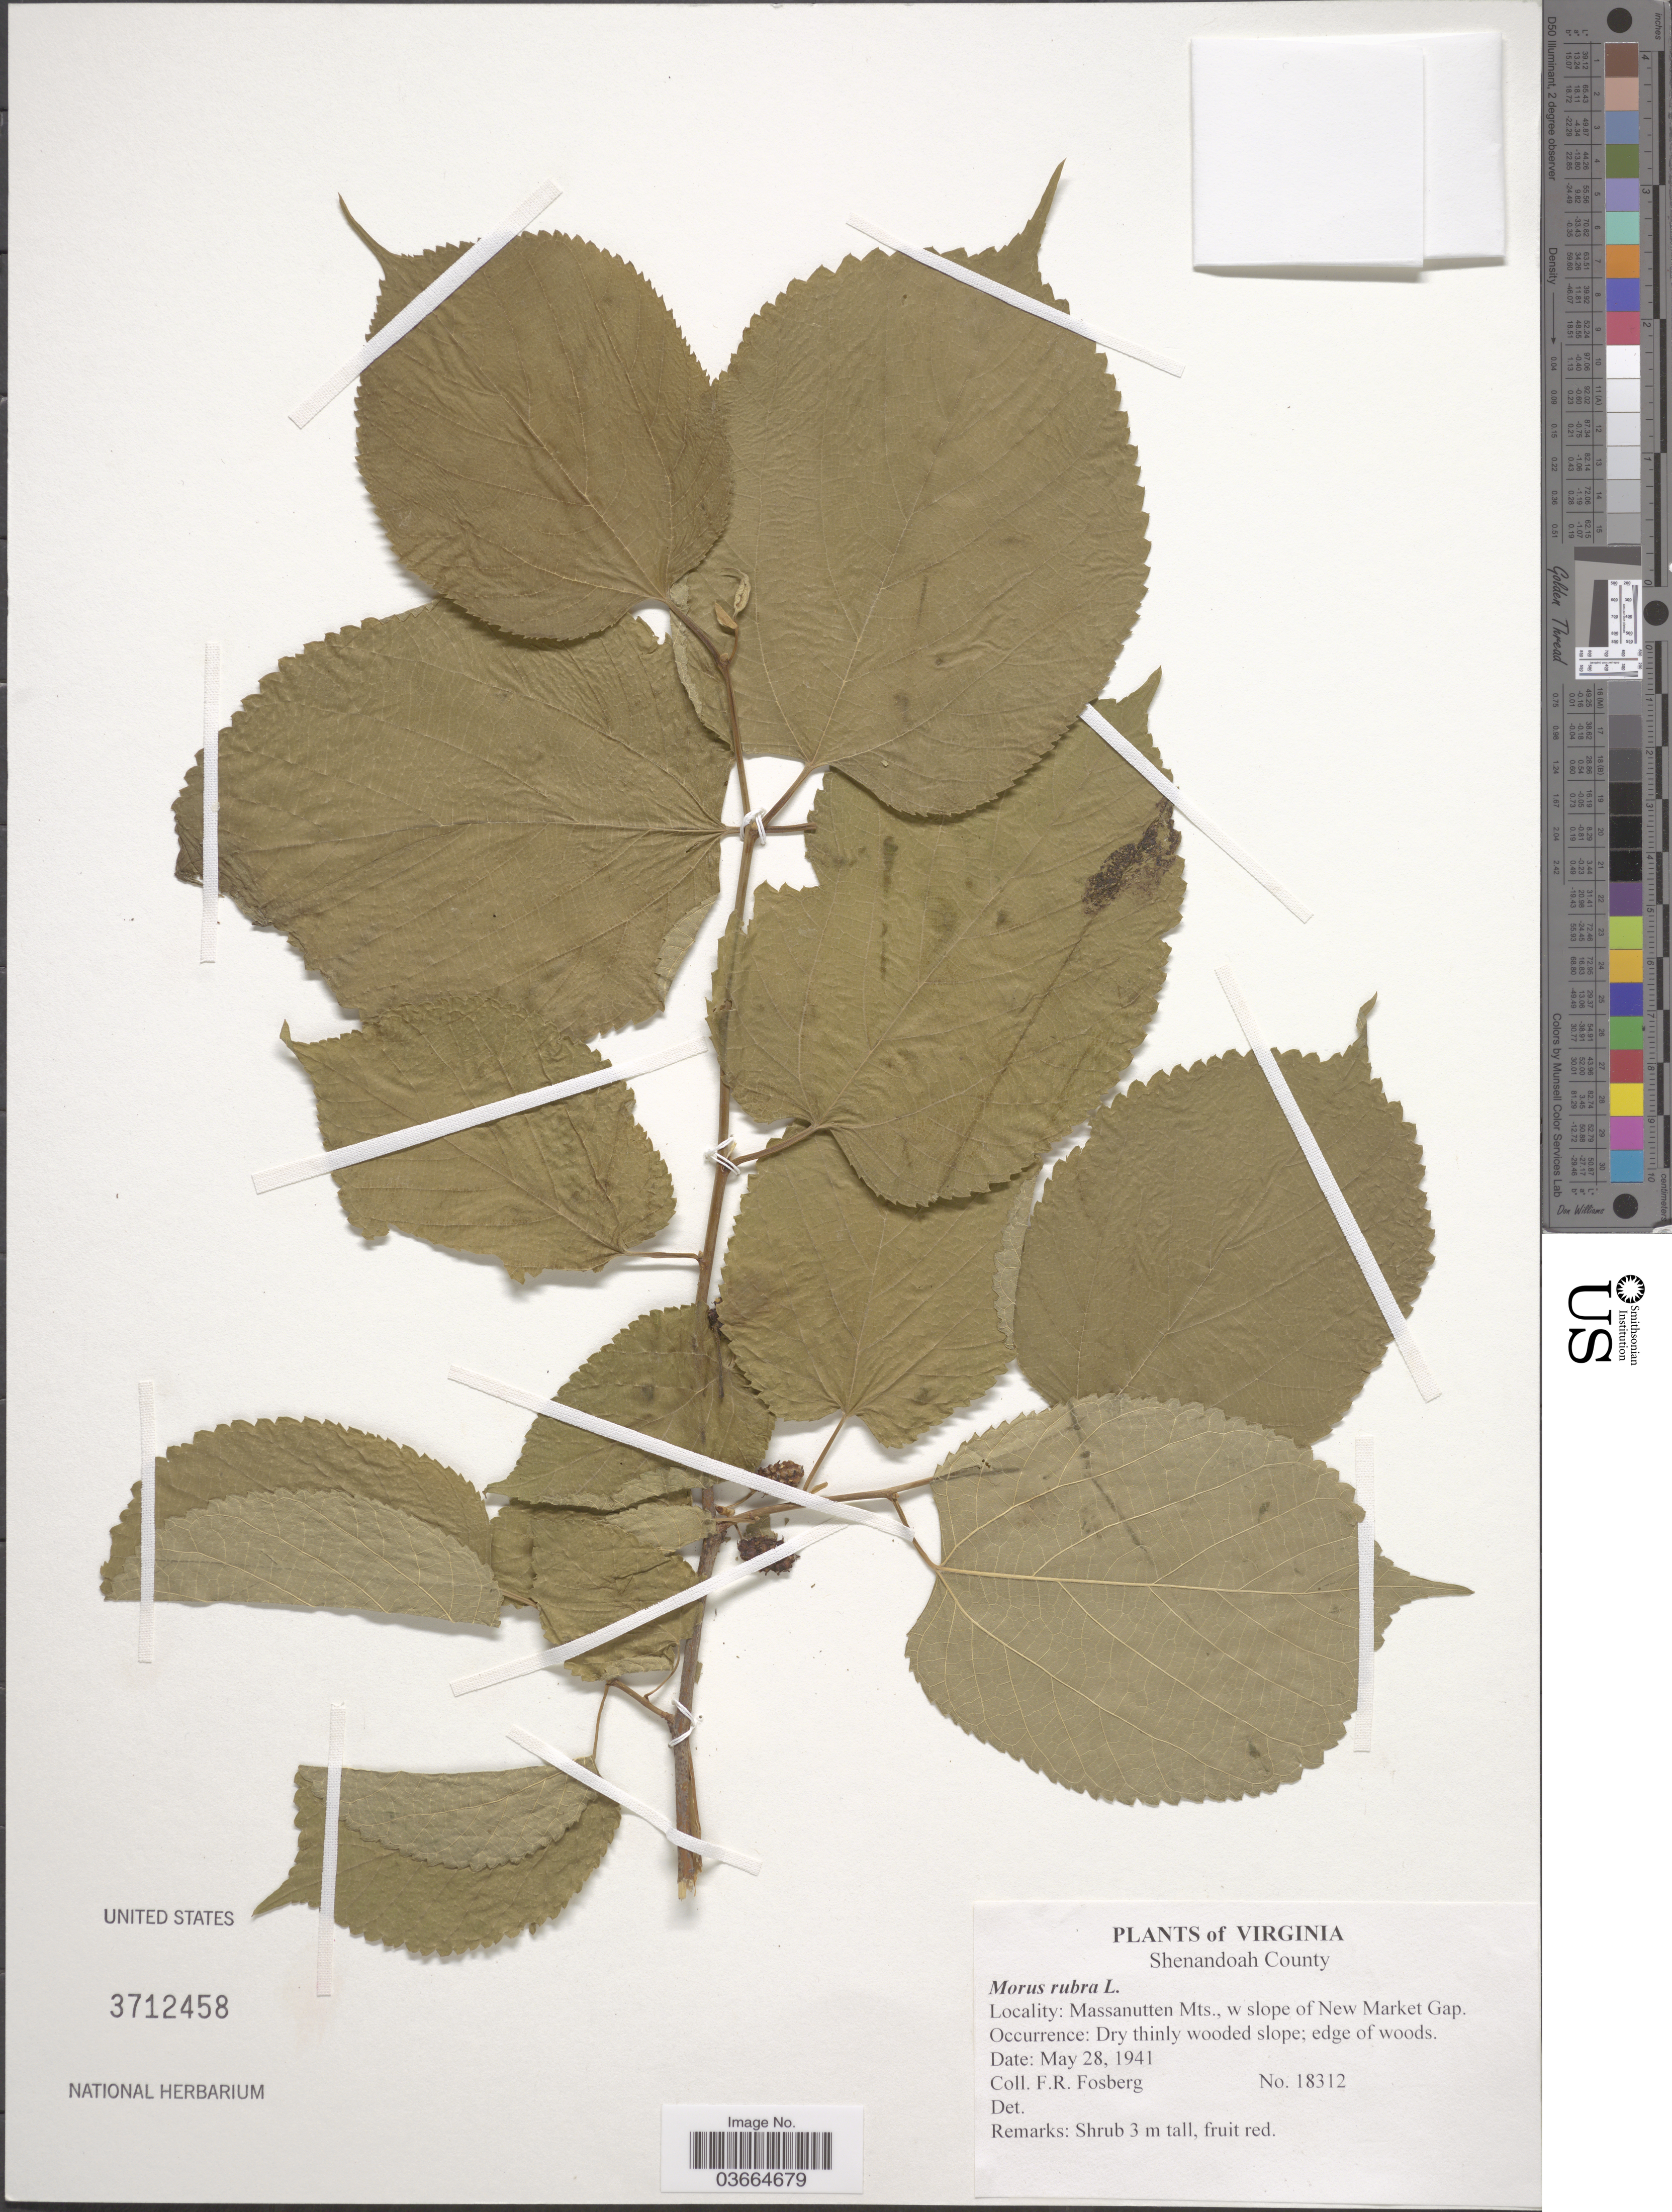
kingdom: Plantae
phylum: Tracheophyta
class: Magnoliopsida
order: Rosales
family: Moraceae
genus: Morus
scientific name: Morus rubra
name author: L.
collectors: F. R. Fosberg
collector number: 18312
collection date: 1941-05-28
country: United States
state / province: Virginia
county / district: Shenandoah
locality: Shenandoah County. Massanutten Mts., w slope of New Market Gap.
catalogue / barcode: US 3712458